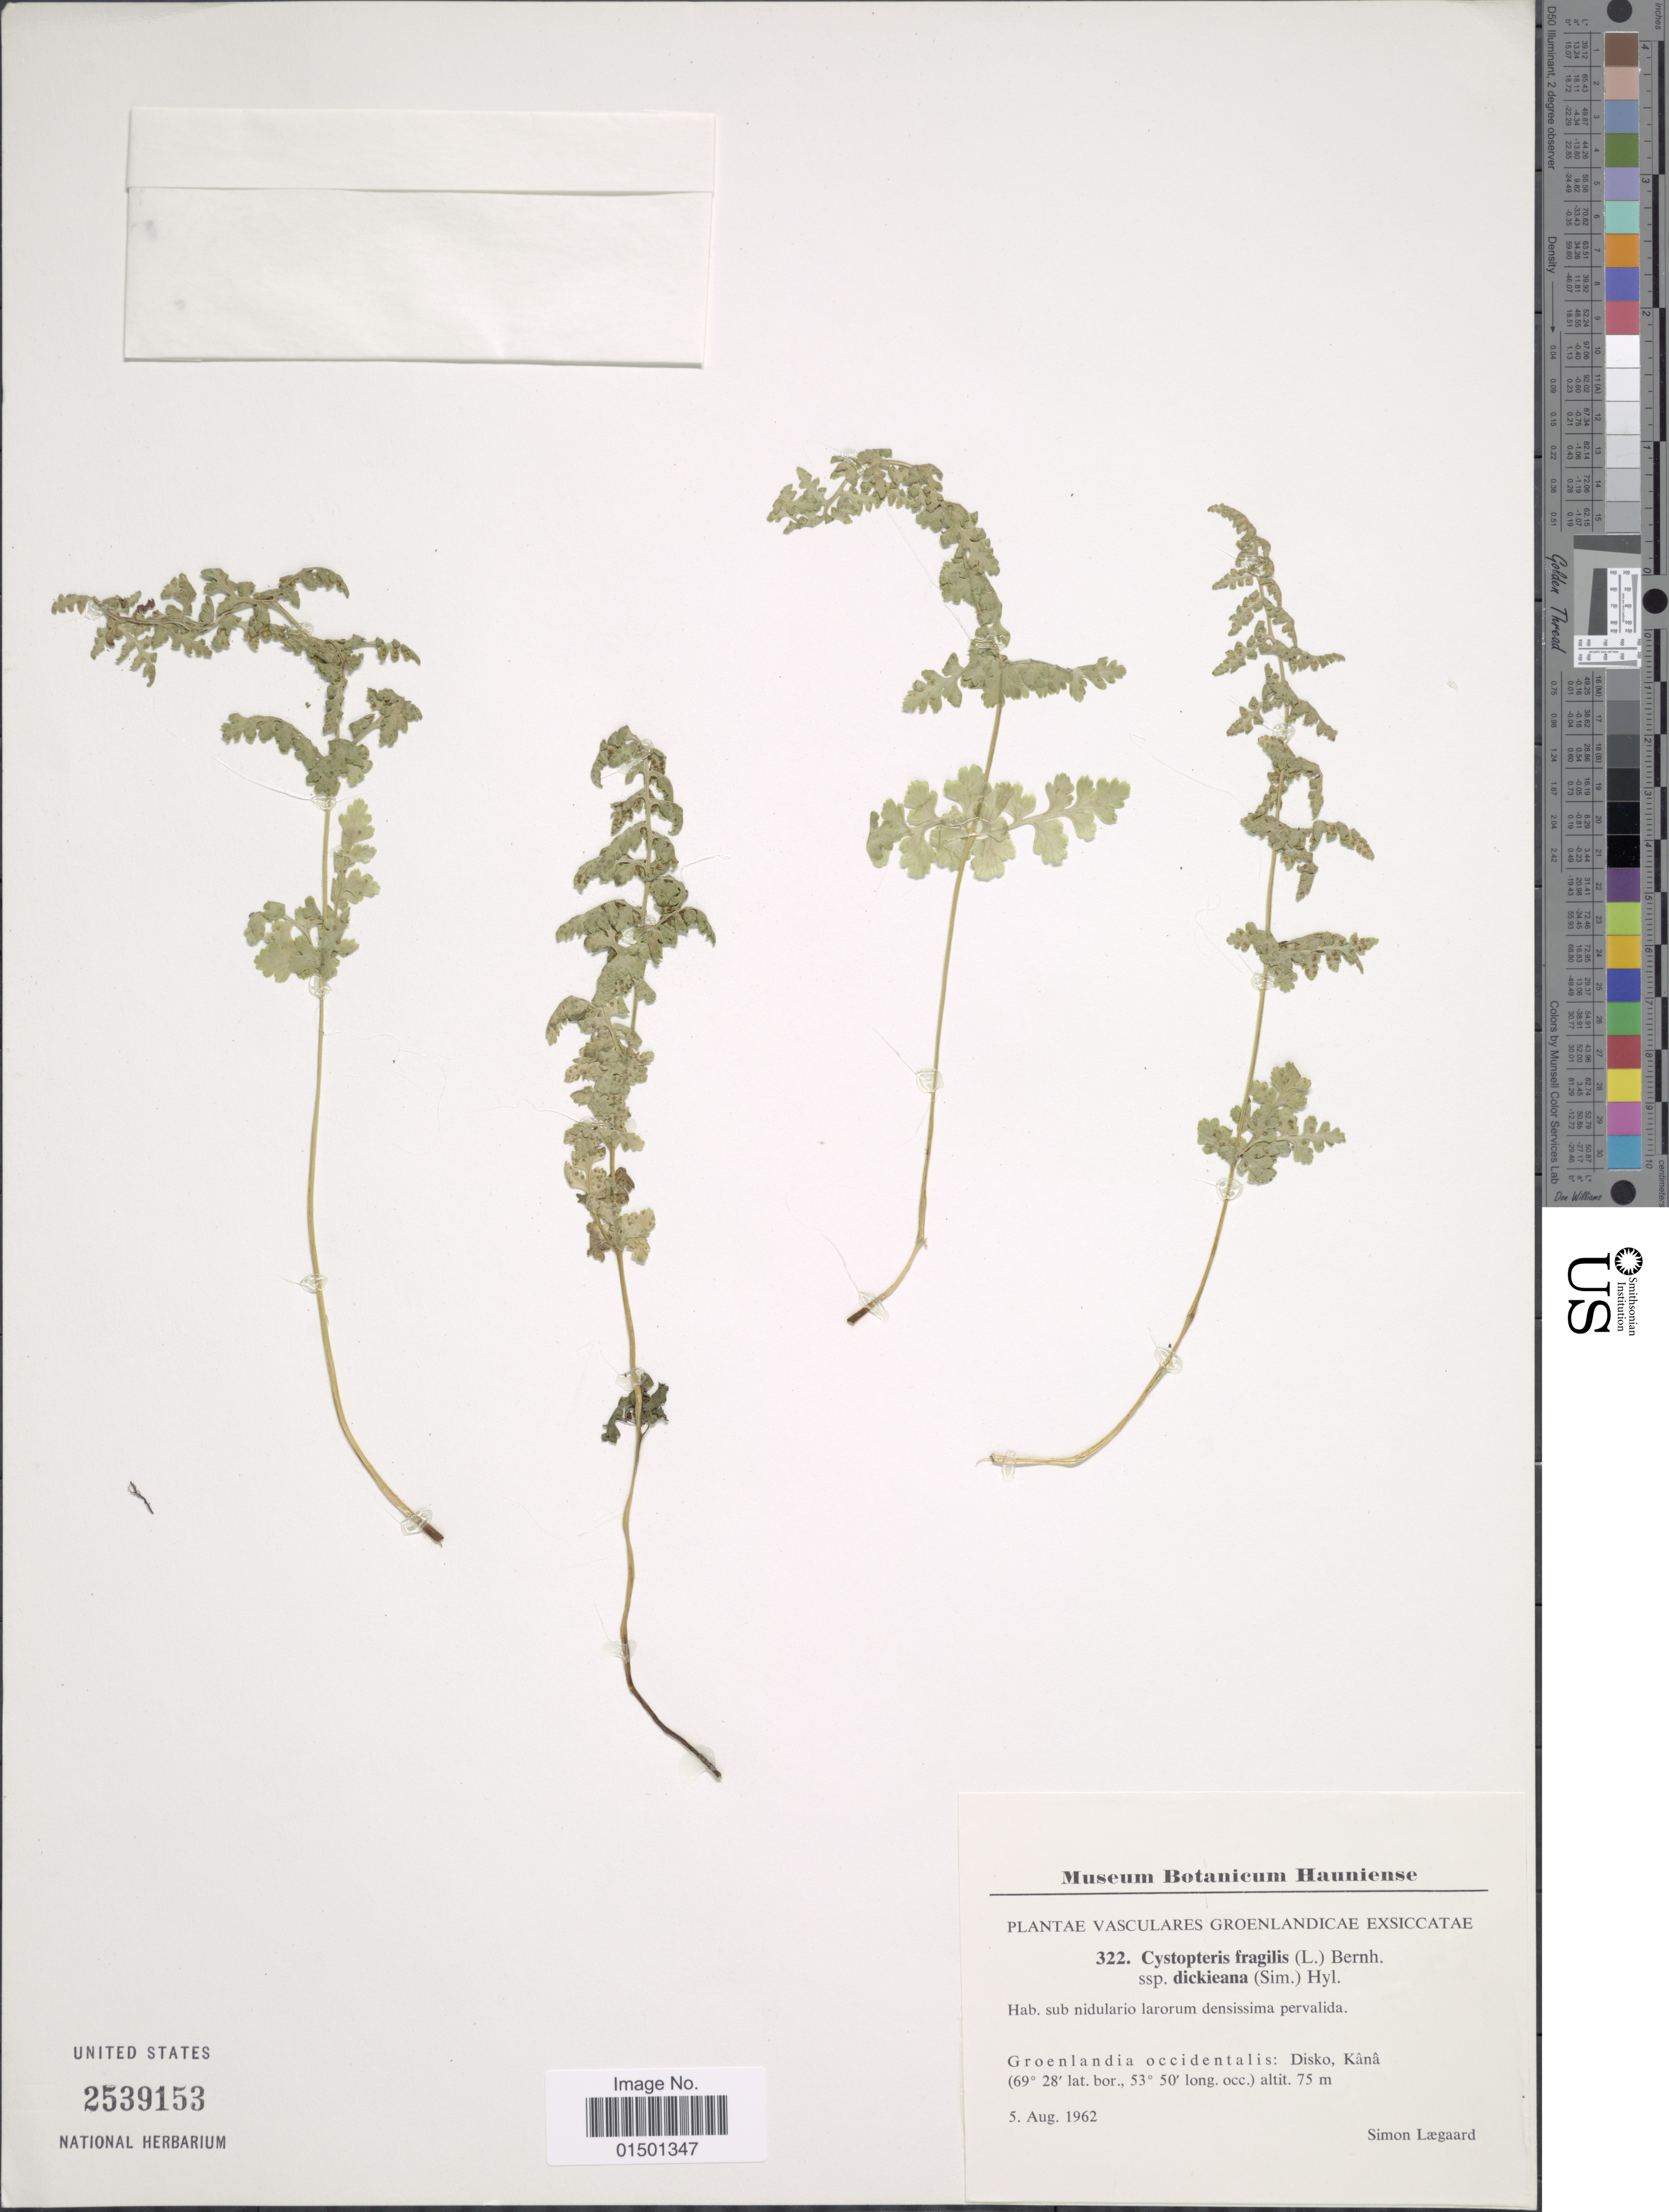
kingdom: Plantae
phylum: Tracheophyta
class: Polypodiopsida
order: Polypodiales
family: Cystopteridaceae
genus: Cystopteris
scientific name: Cystopteris dickieana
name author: R. Sim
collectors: S. Lægaard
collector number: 322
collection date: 1962-08-05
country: Greenland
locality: Groenlandia occidentalis: Disko, Kana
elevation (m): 75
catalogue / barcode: US 2539153